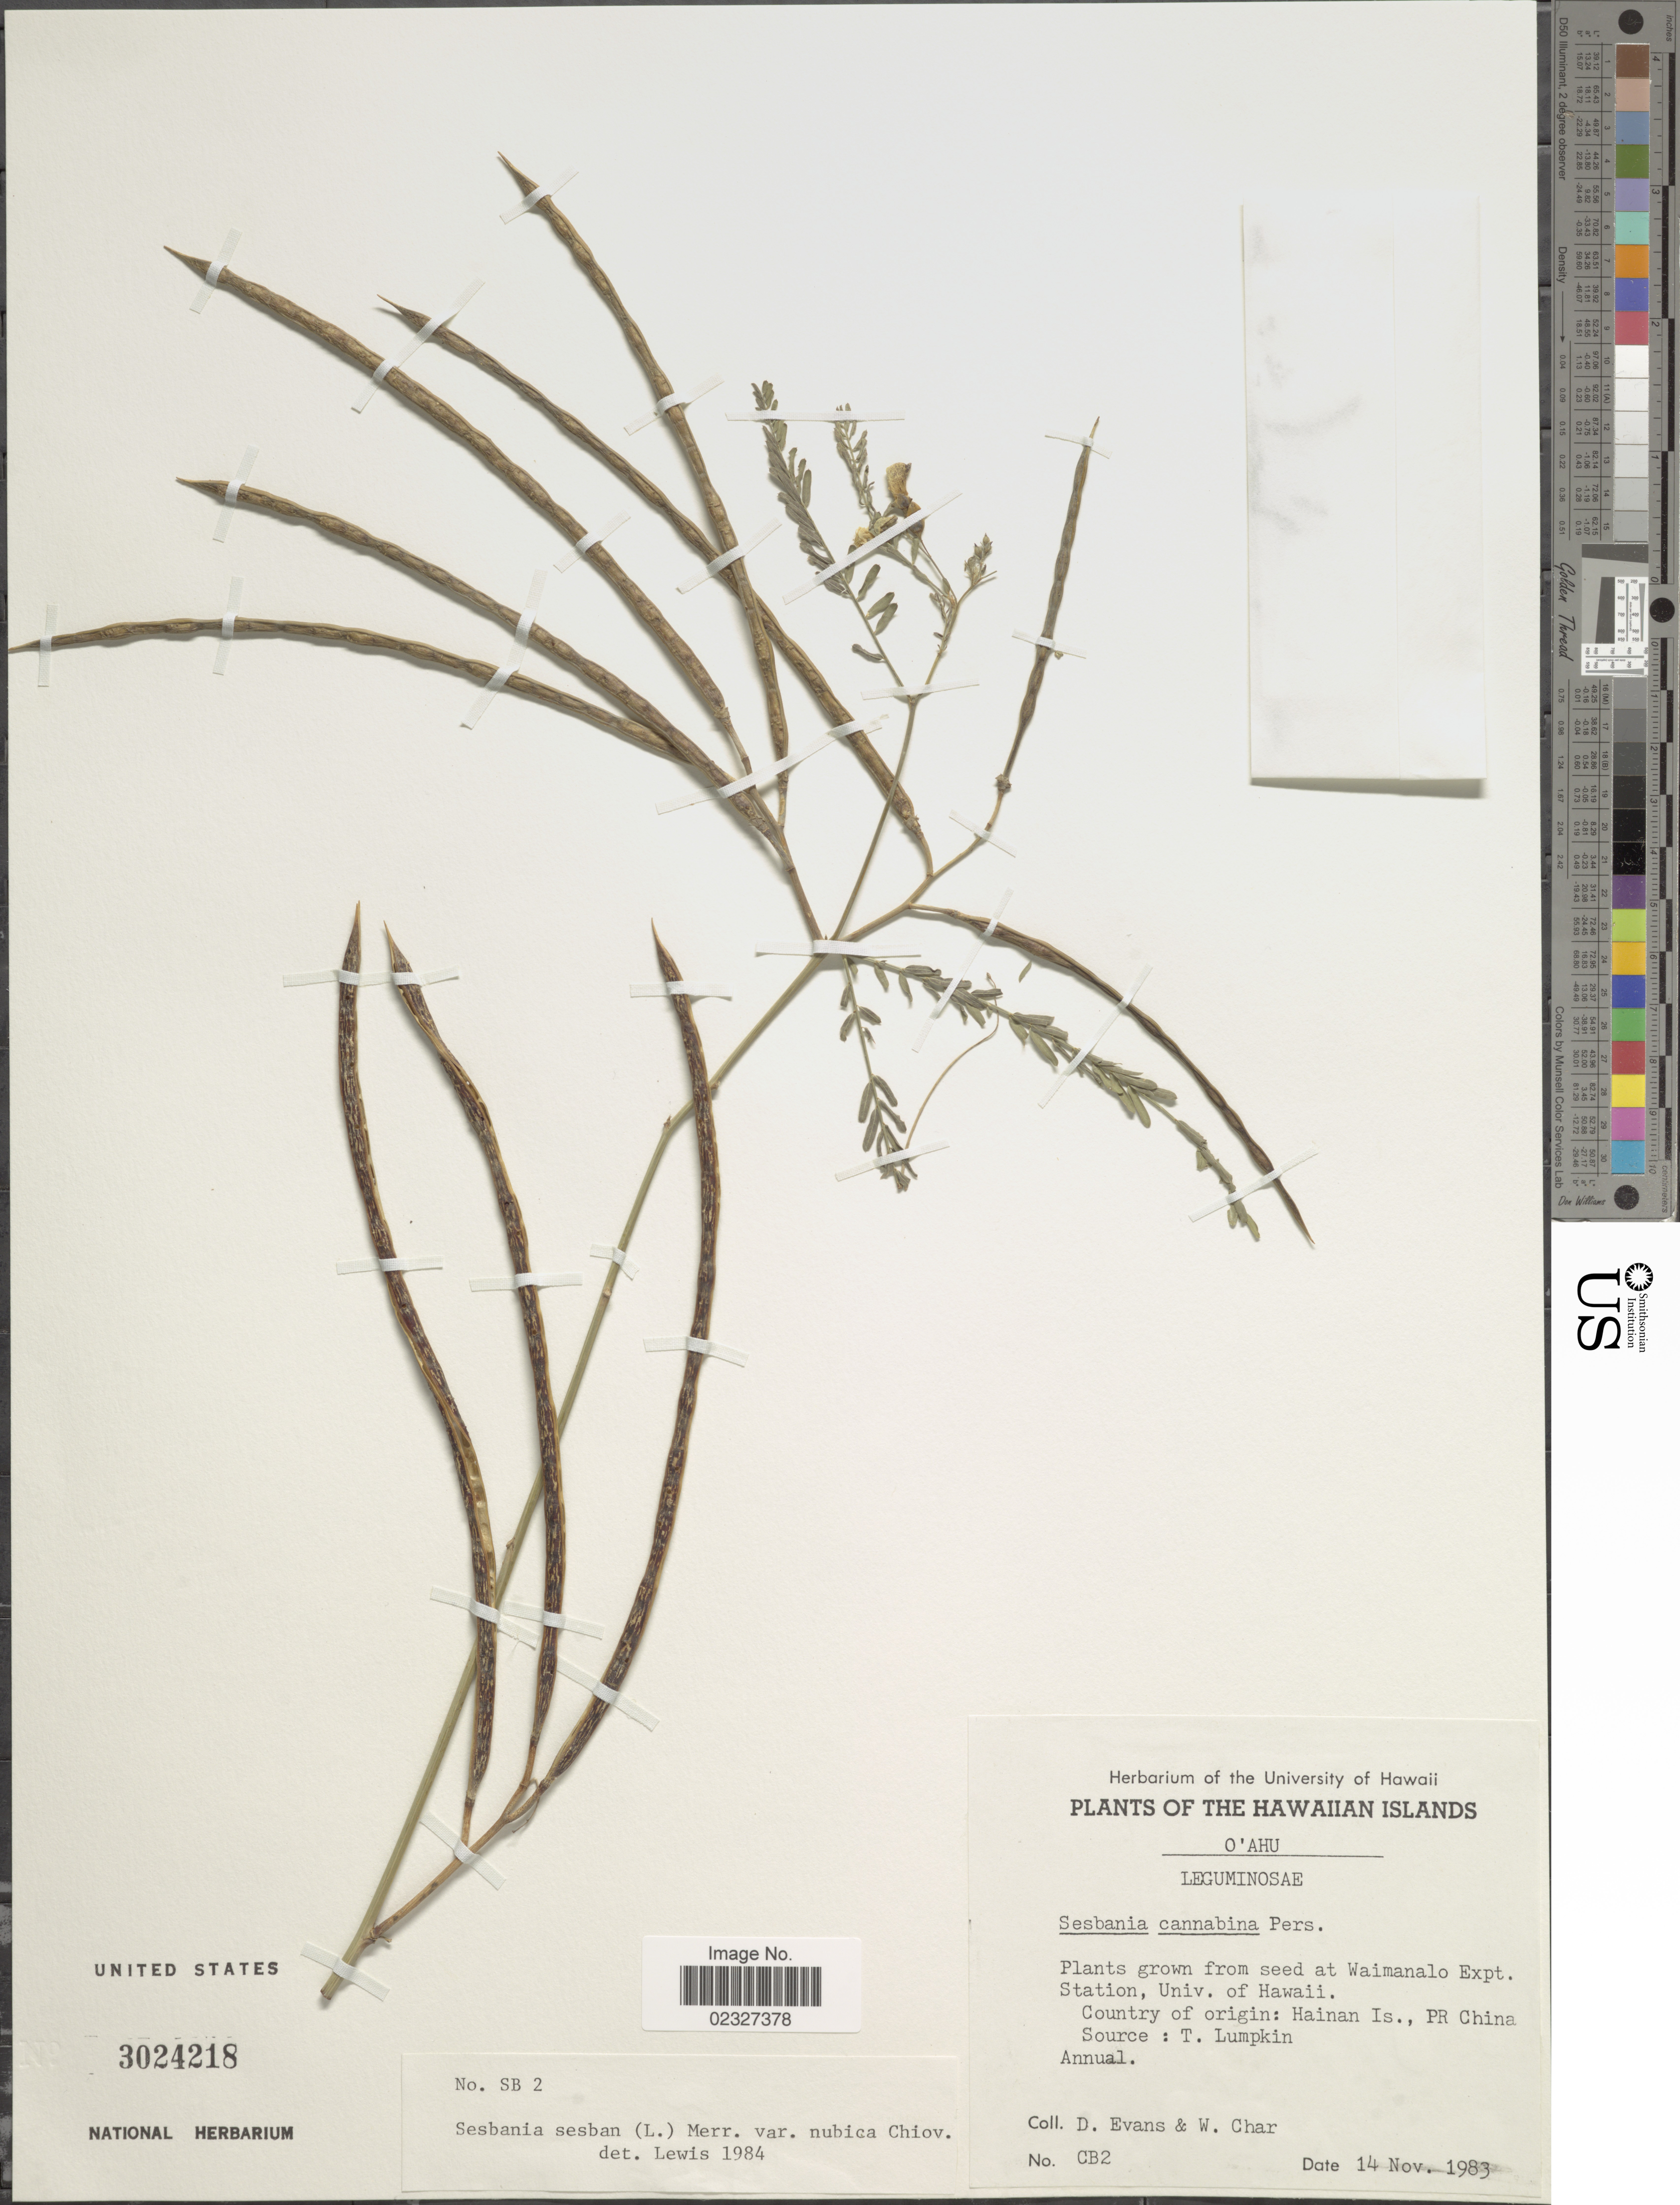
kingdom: Plantae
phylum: Tracheophyta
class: Magnoliopsida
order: Fabales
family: Fabaceae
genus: Sesbania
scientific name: Sesbania sesban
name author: (L.) Merr.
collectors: D. Evans & W. Char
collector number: CB2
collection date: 1983-11-14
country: United States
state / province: Hawaii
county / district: Honolulu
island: Oahu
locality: Waimanalo Expt. Station, Univ. of Hawaii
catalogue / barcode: US 3024218